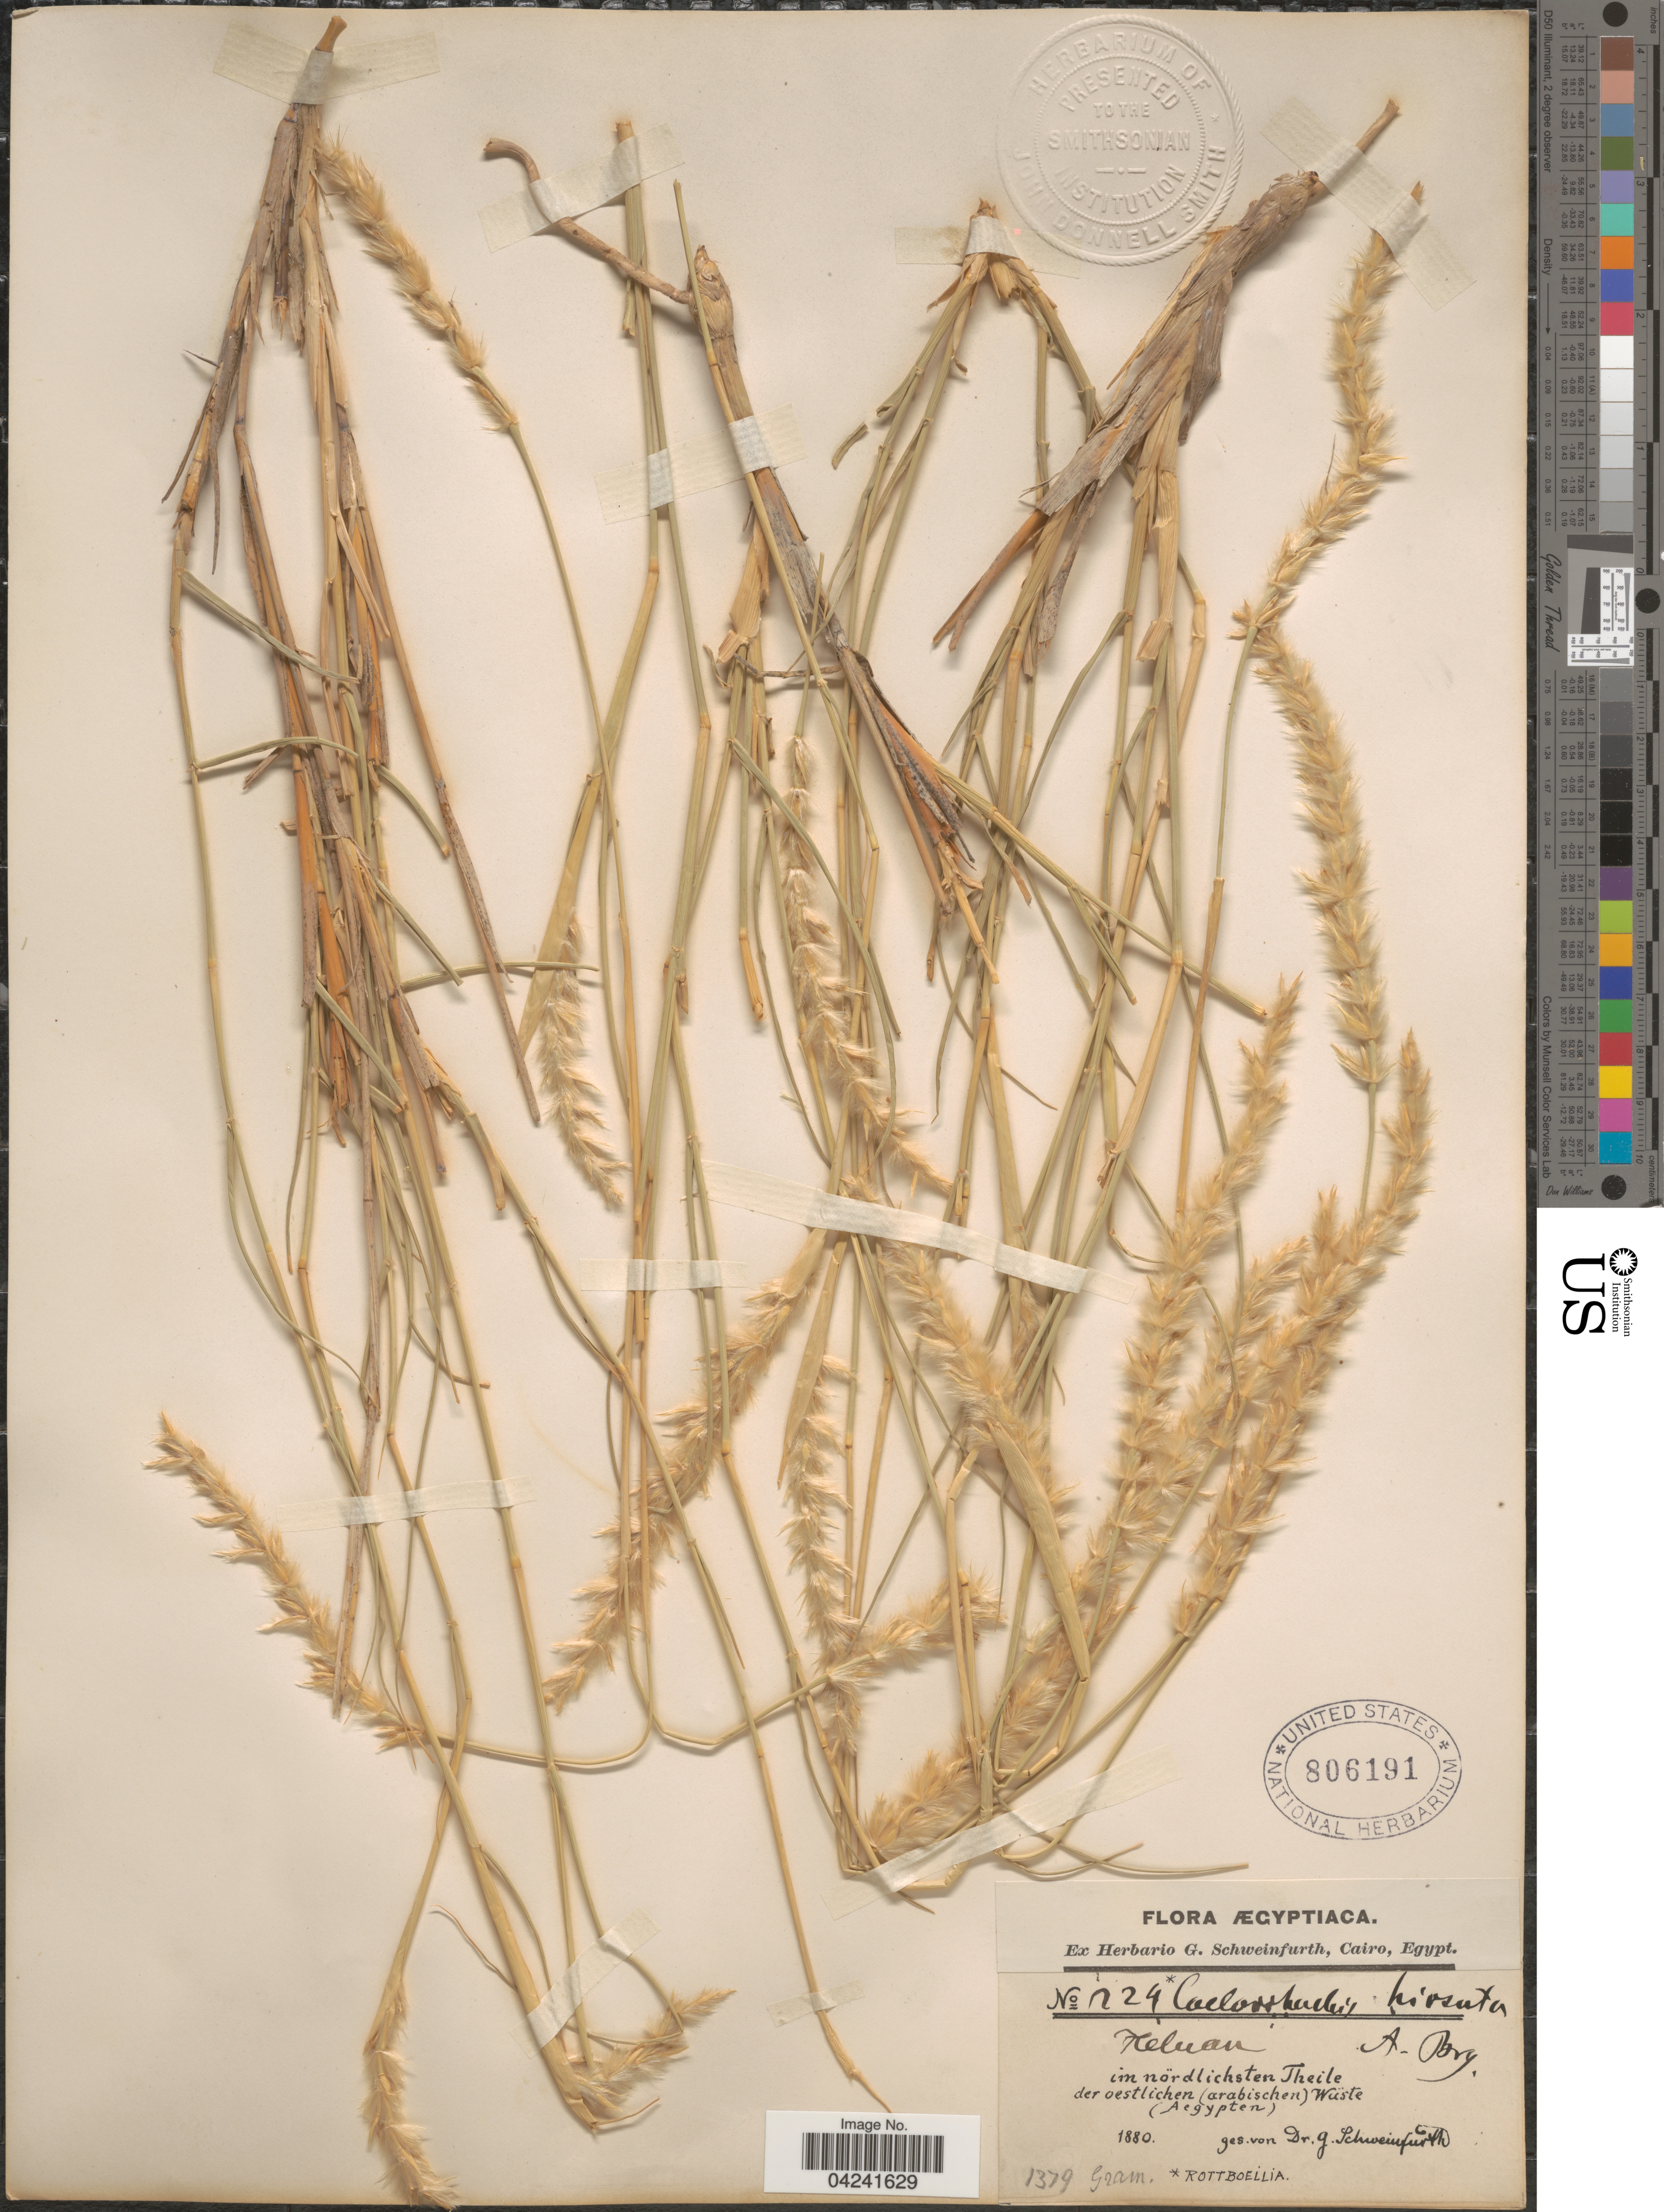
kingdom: Plantae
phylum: Tracheophyta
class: Liliopsida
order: Poales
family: Poaceae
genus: Lasiurus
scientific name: Lasiurus scindicus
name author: Henr.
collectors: G. A. Schweinfurth (herbarium)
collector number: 224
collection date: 1880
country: Egypt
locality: Ægyptiaca. Im nördlichsten Theile der oestlichen (arabischen) Wüste (Aegypten).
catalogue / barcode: US 806191